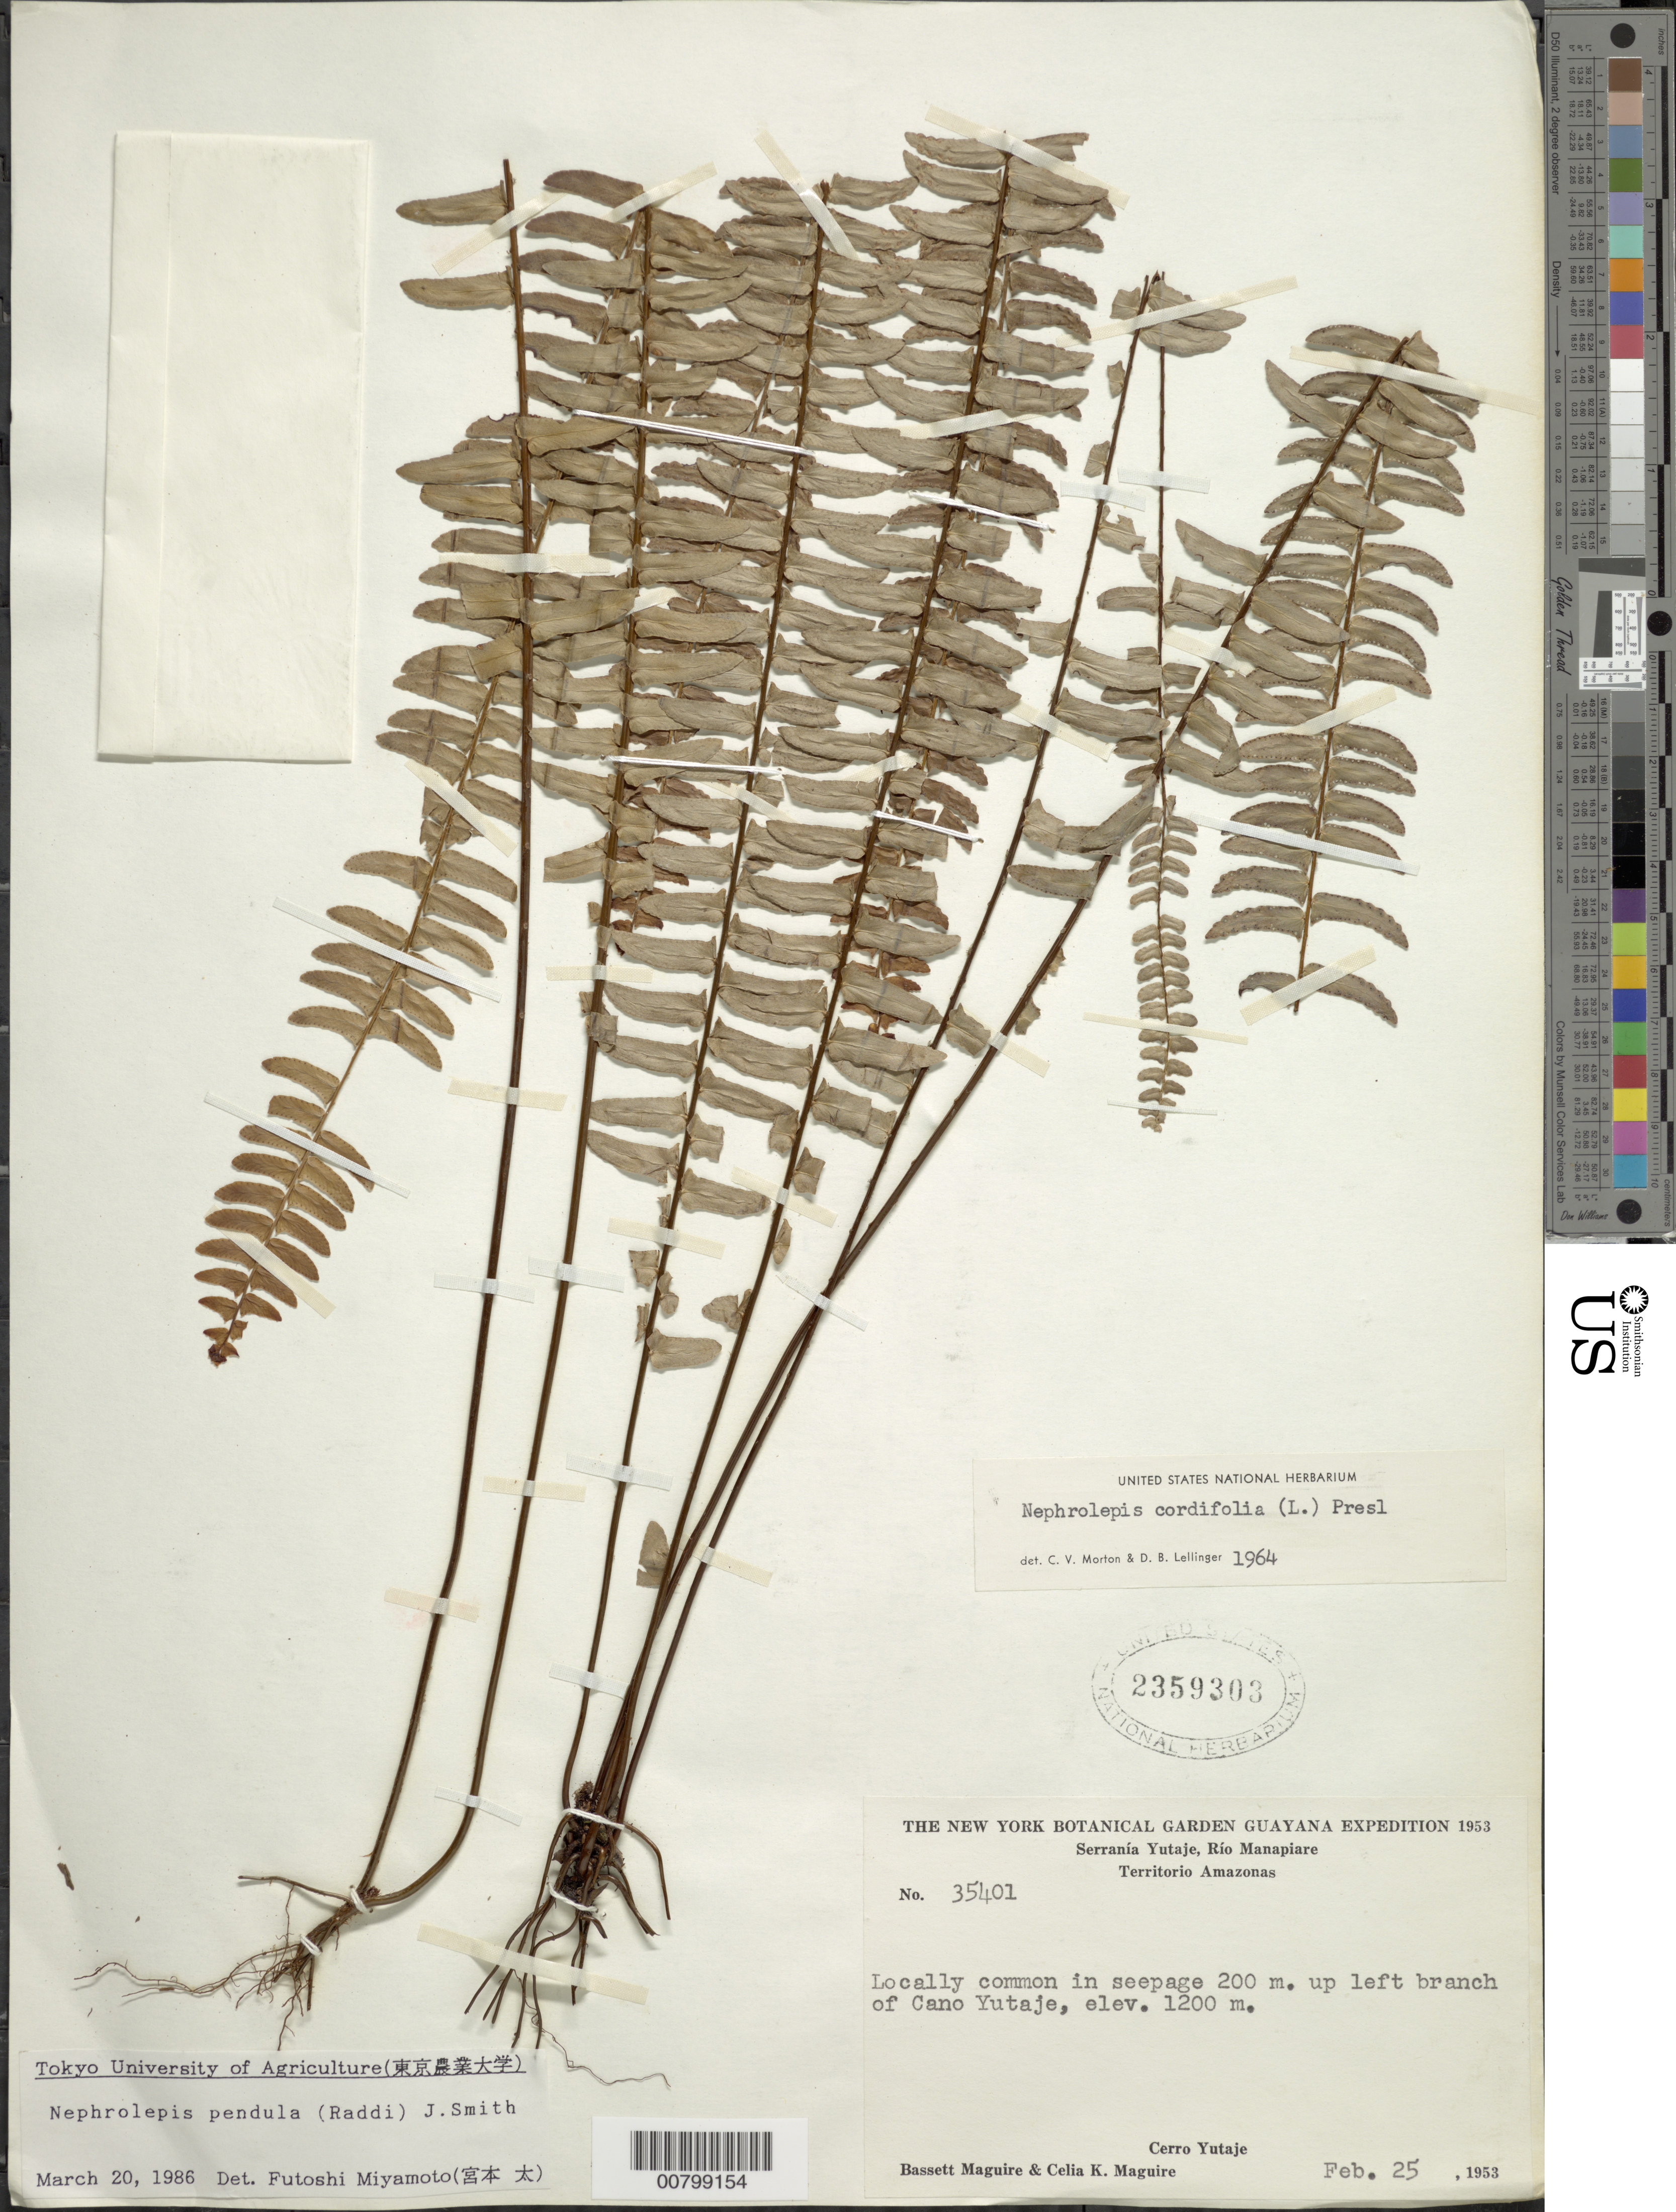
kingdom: Plantae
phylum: Tracheophyta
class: Polypodiopsida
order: Polypodiales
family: Nephrolepidaceae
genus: Nephrolepis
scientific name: Nephrolepis pendula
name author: (Raddi) J. Sm.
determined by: Miyamoto, Futoshi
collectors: B. Maguire & C. K. Maguire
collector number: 35401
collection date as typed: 25-Feb-53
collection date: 1953-02-25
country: Venezuela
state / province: Amazonas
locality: Serranía Yutajé, Río Manapiare, Cerro Yutajé, 200 m up left branch of Caño Yutajé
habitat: In seepage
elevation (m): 1200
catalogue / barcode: US 2359303